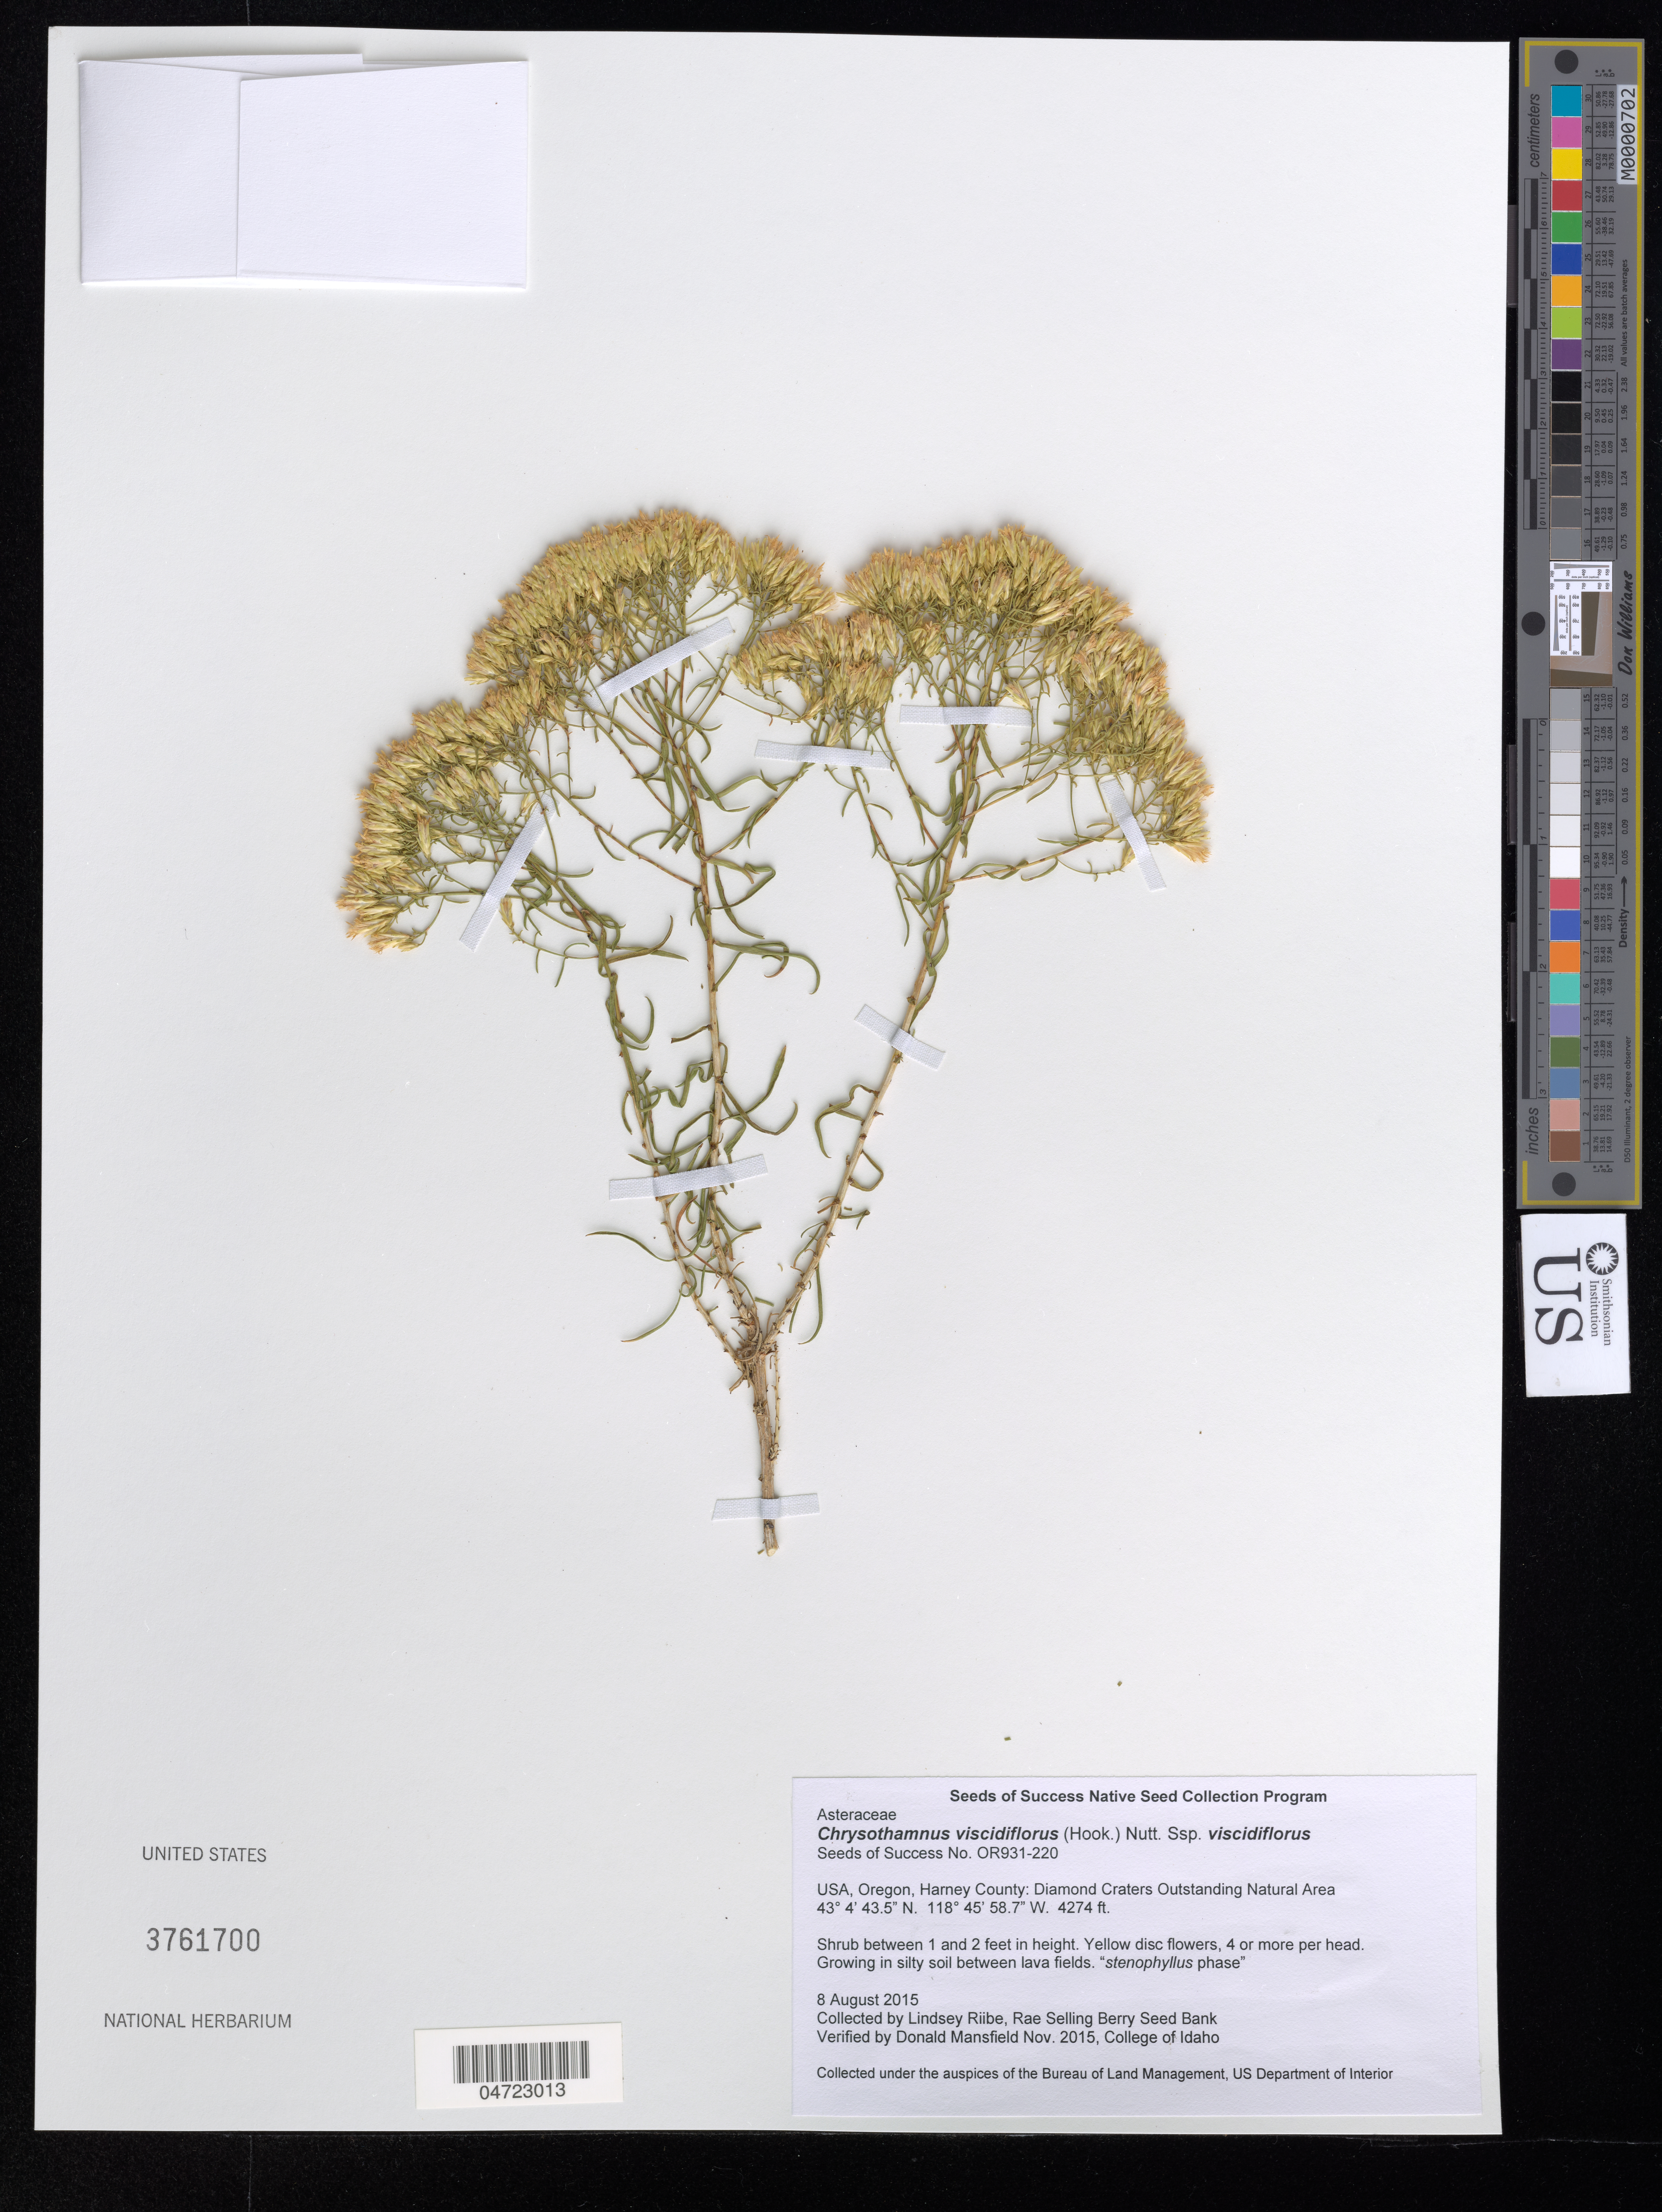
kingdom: Plantae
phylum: Tracheophyta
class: Magnoliopsida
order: Asterales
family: Asteraceae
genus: Chrysothamnus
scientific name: Chrysothamnus viscidiflorus subsp. viscidiflorus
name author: (Hook.) Nutt.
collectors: L. Riibe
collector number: OR931-220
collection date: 2015-08-08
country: United States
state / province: Oregon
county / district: Harney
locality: Harney County: Diamond Craters Outstanding Natural Area.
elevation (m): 1303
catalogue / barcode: US 3761700